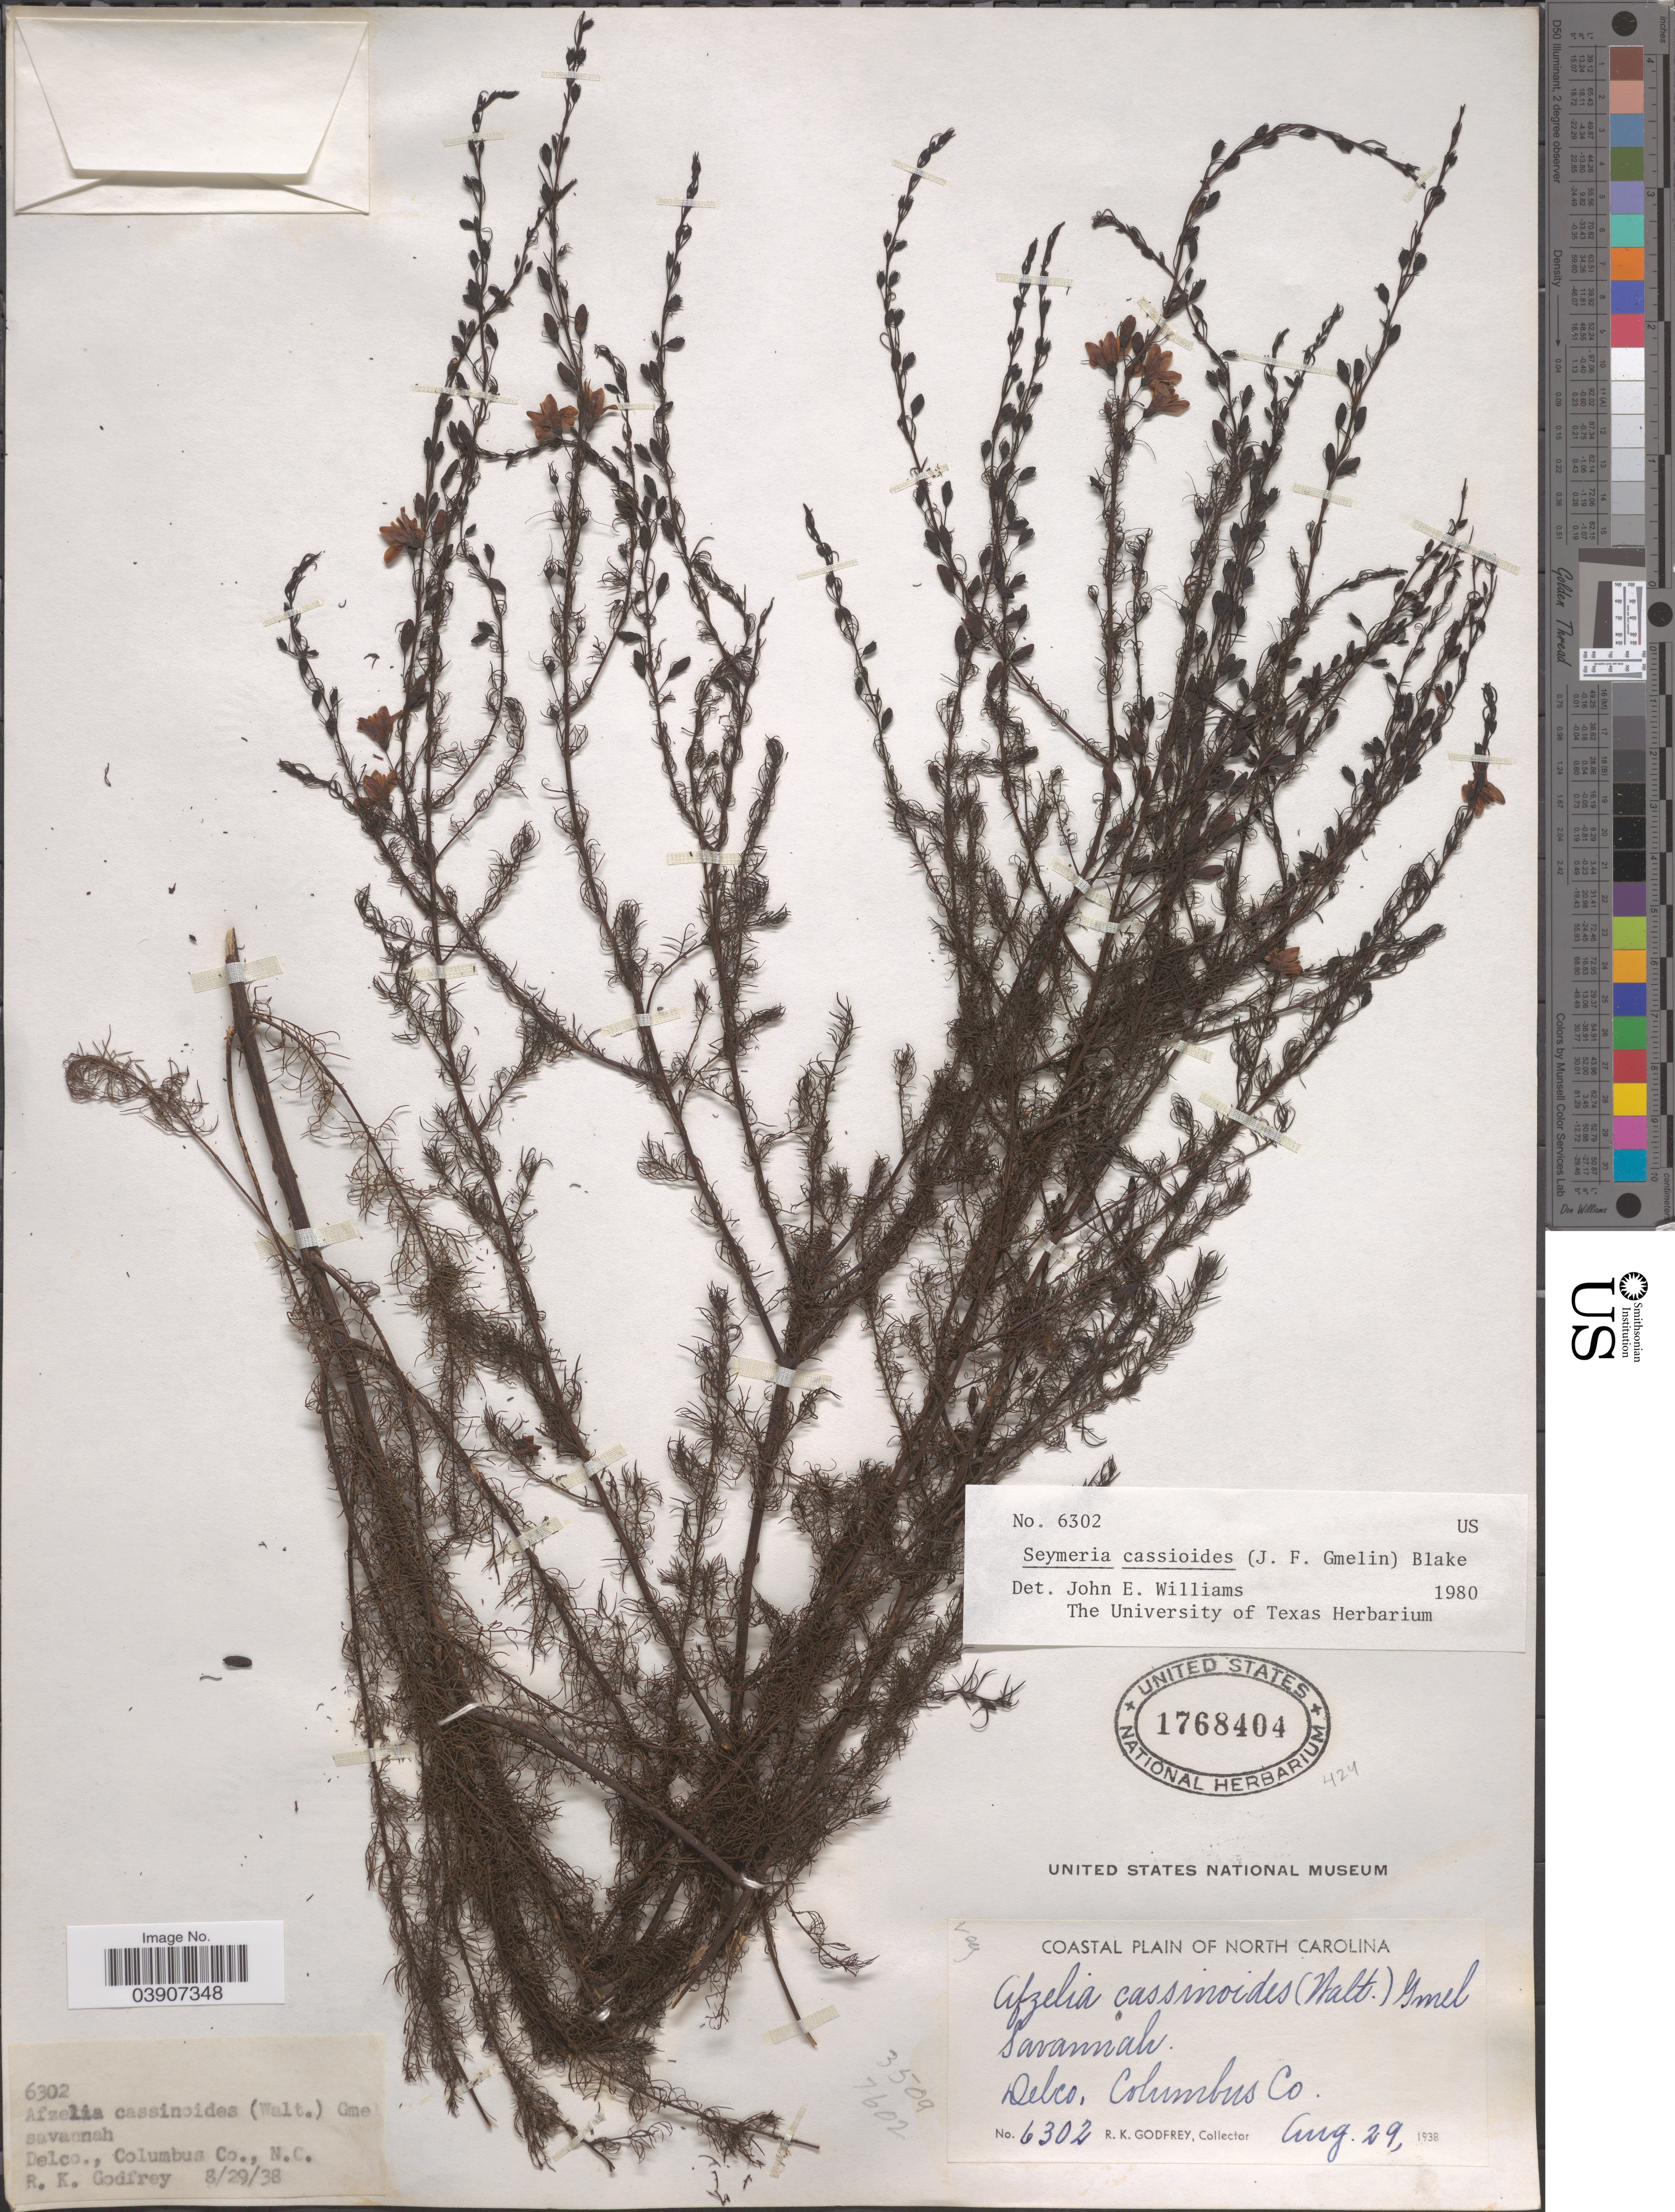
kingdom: Plantae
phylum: Tracheophyta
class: Magnoliopsida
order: Lamiales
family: Orobanchaceae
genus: Seymeria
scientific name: Seymeria cassioides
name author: (J.F. Gmel.) S.F. Blake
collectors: R. K. Godfrey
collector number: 6302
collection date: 1938-08-29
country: United States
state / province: North Carolina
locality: Coastal Plain of North Carolina. Delco., Columbus Co.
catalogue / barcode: US 1768404